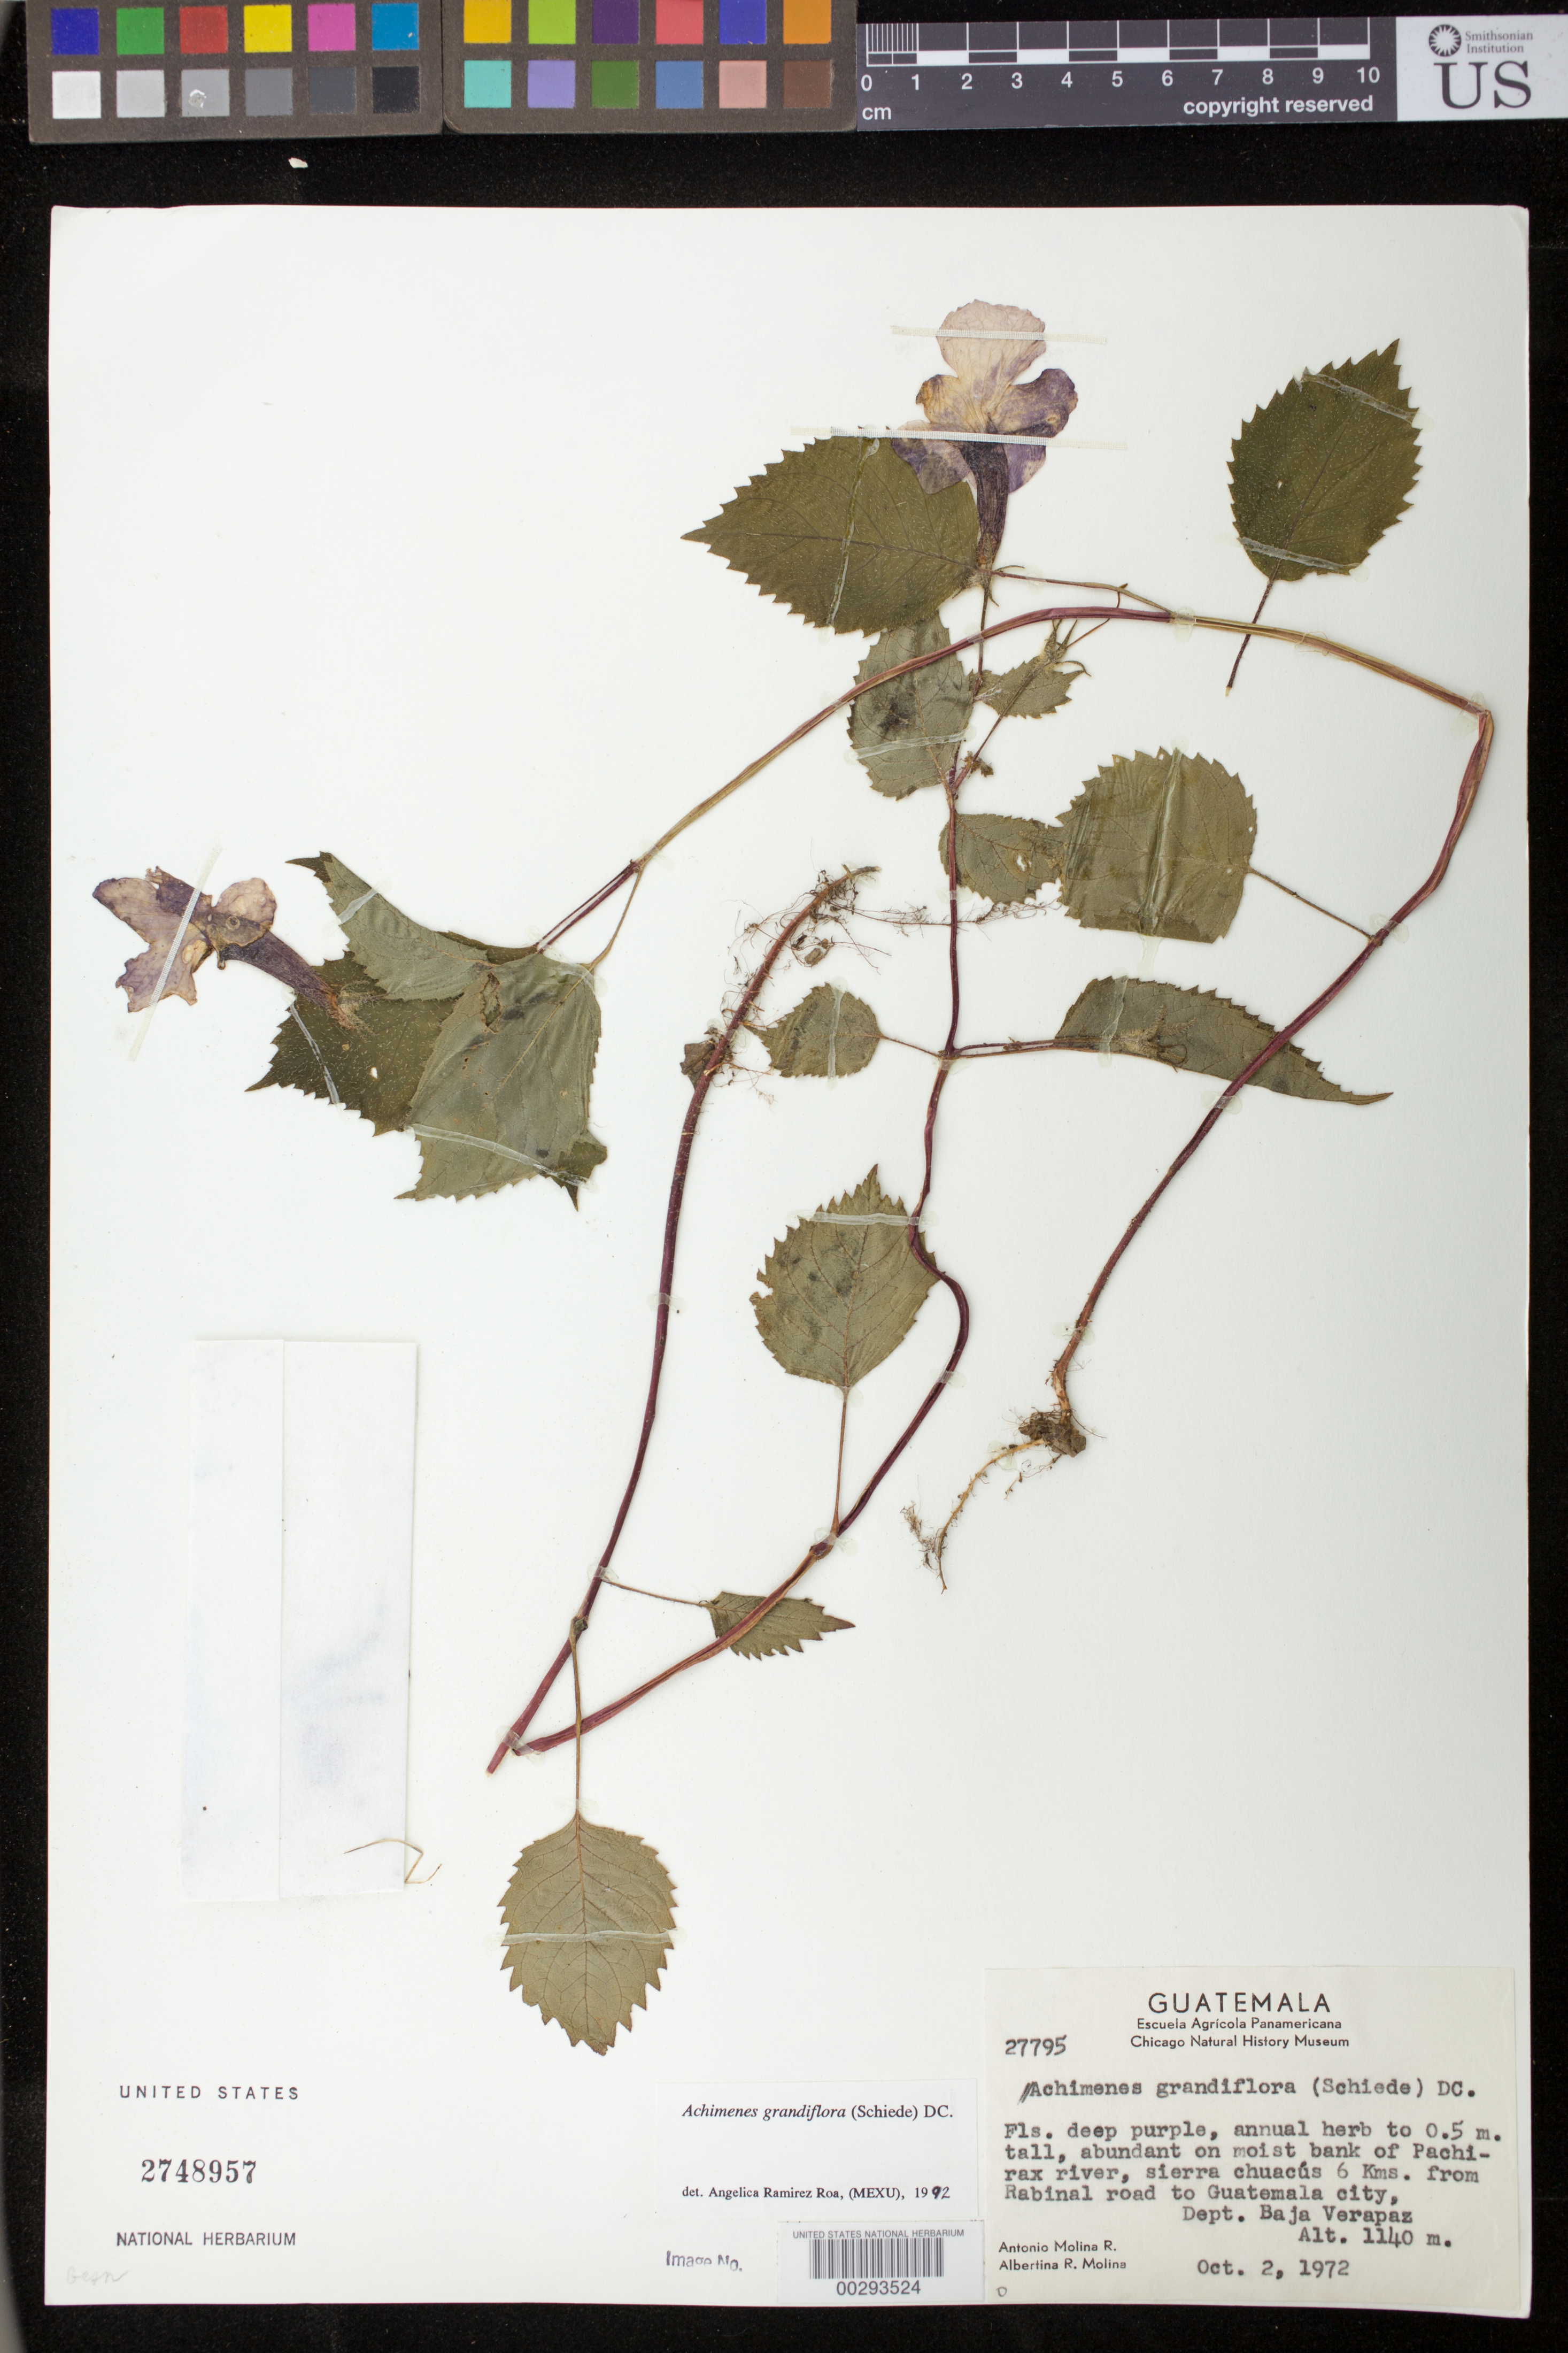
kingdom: Plantae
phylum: Tracheophyta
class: Magnoliopsida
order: Lamiales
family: Gesneriaceae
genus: Achimenes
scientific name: Achimenes grandiflora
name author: (Schiede) DC.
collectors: A. Molina R. & A. R. Molina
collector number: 27795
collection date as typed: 02 Oct 1972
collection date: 1972-10-02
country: Guatemala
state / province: Baja Verapaz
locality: Sierra Chuacus 6 km from Rabinal road to Guatemala City, bank of Pachirax River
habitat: Abundant on moist bank of river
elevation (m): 1140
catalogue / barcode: US 2748957